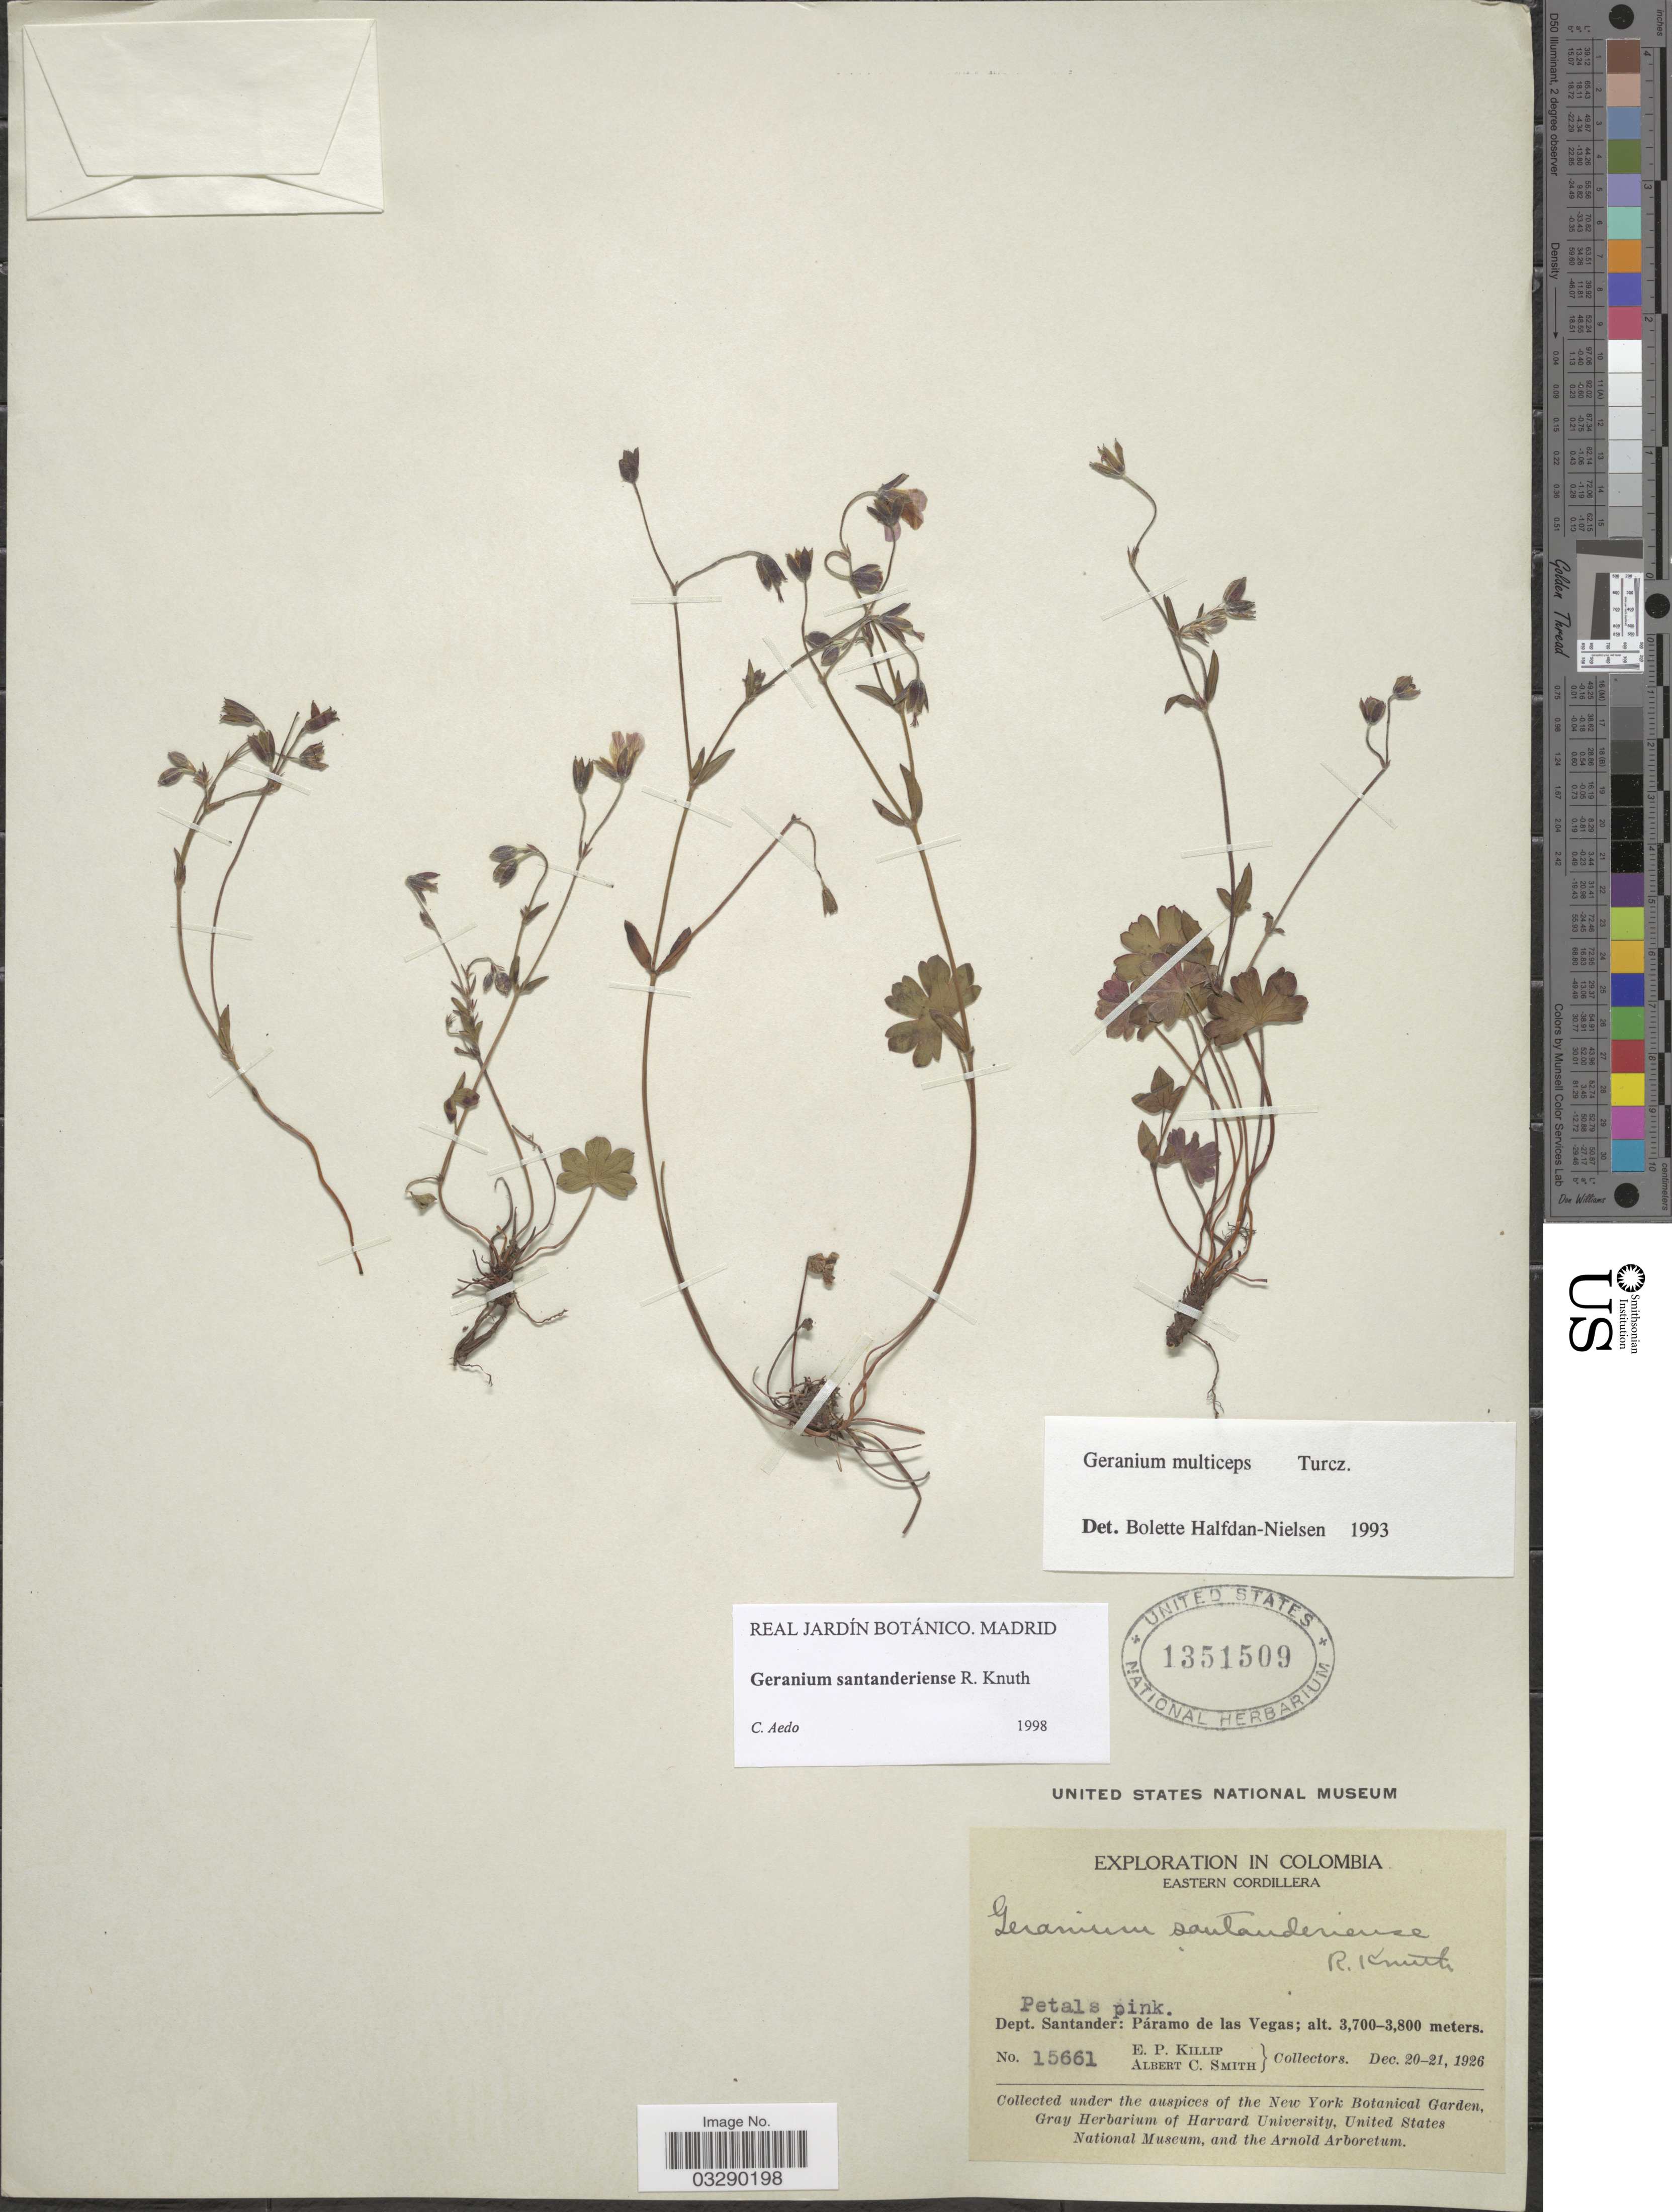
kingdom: Plantae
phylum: Tracheophyta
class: Magnoliopsida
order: Geraniales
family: Geraniaceae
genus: Geranium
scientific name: Geranium santanderiense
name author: R. Knuth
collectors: E. P. Killip & A. C. Smith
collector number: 15661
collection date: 1926-12-20/1926-12-21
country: Colombia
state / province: Santander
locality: Eastern Cordillera. Dept. Santander: Páramo de las Vegas.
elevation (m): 3700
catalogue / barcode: US 1351509